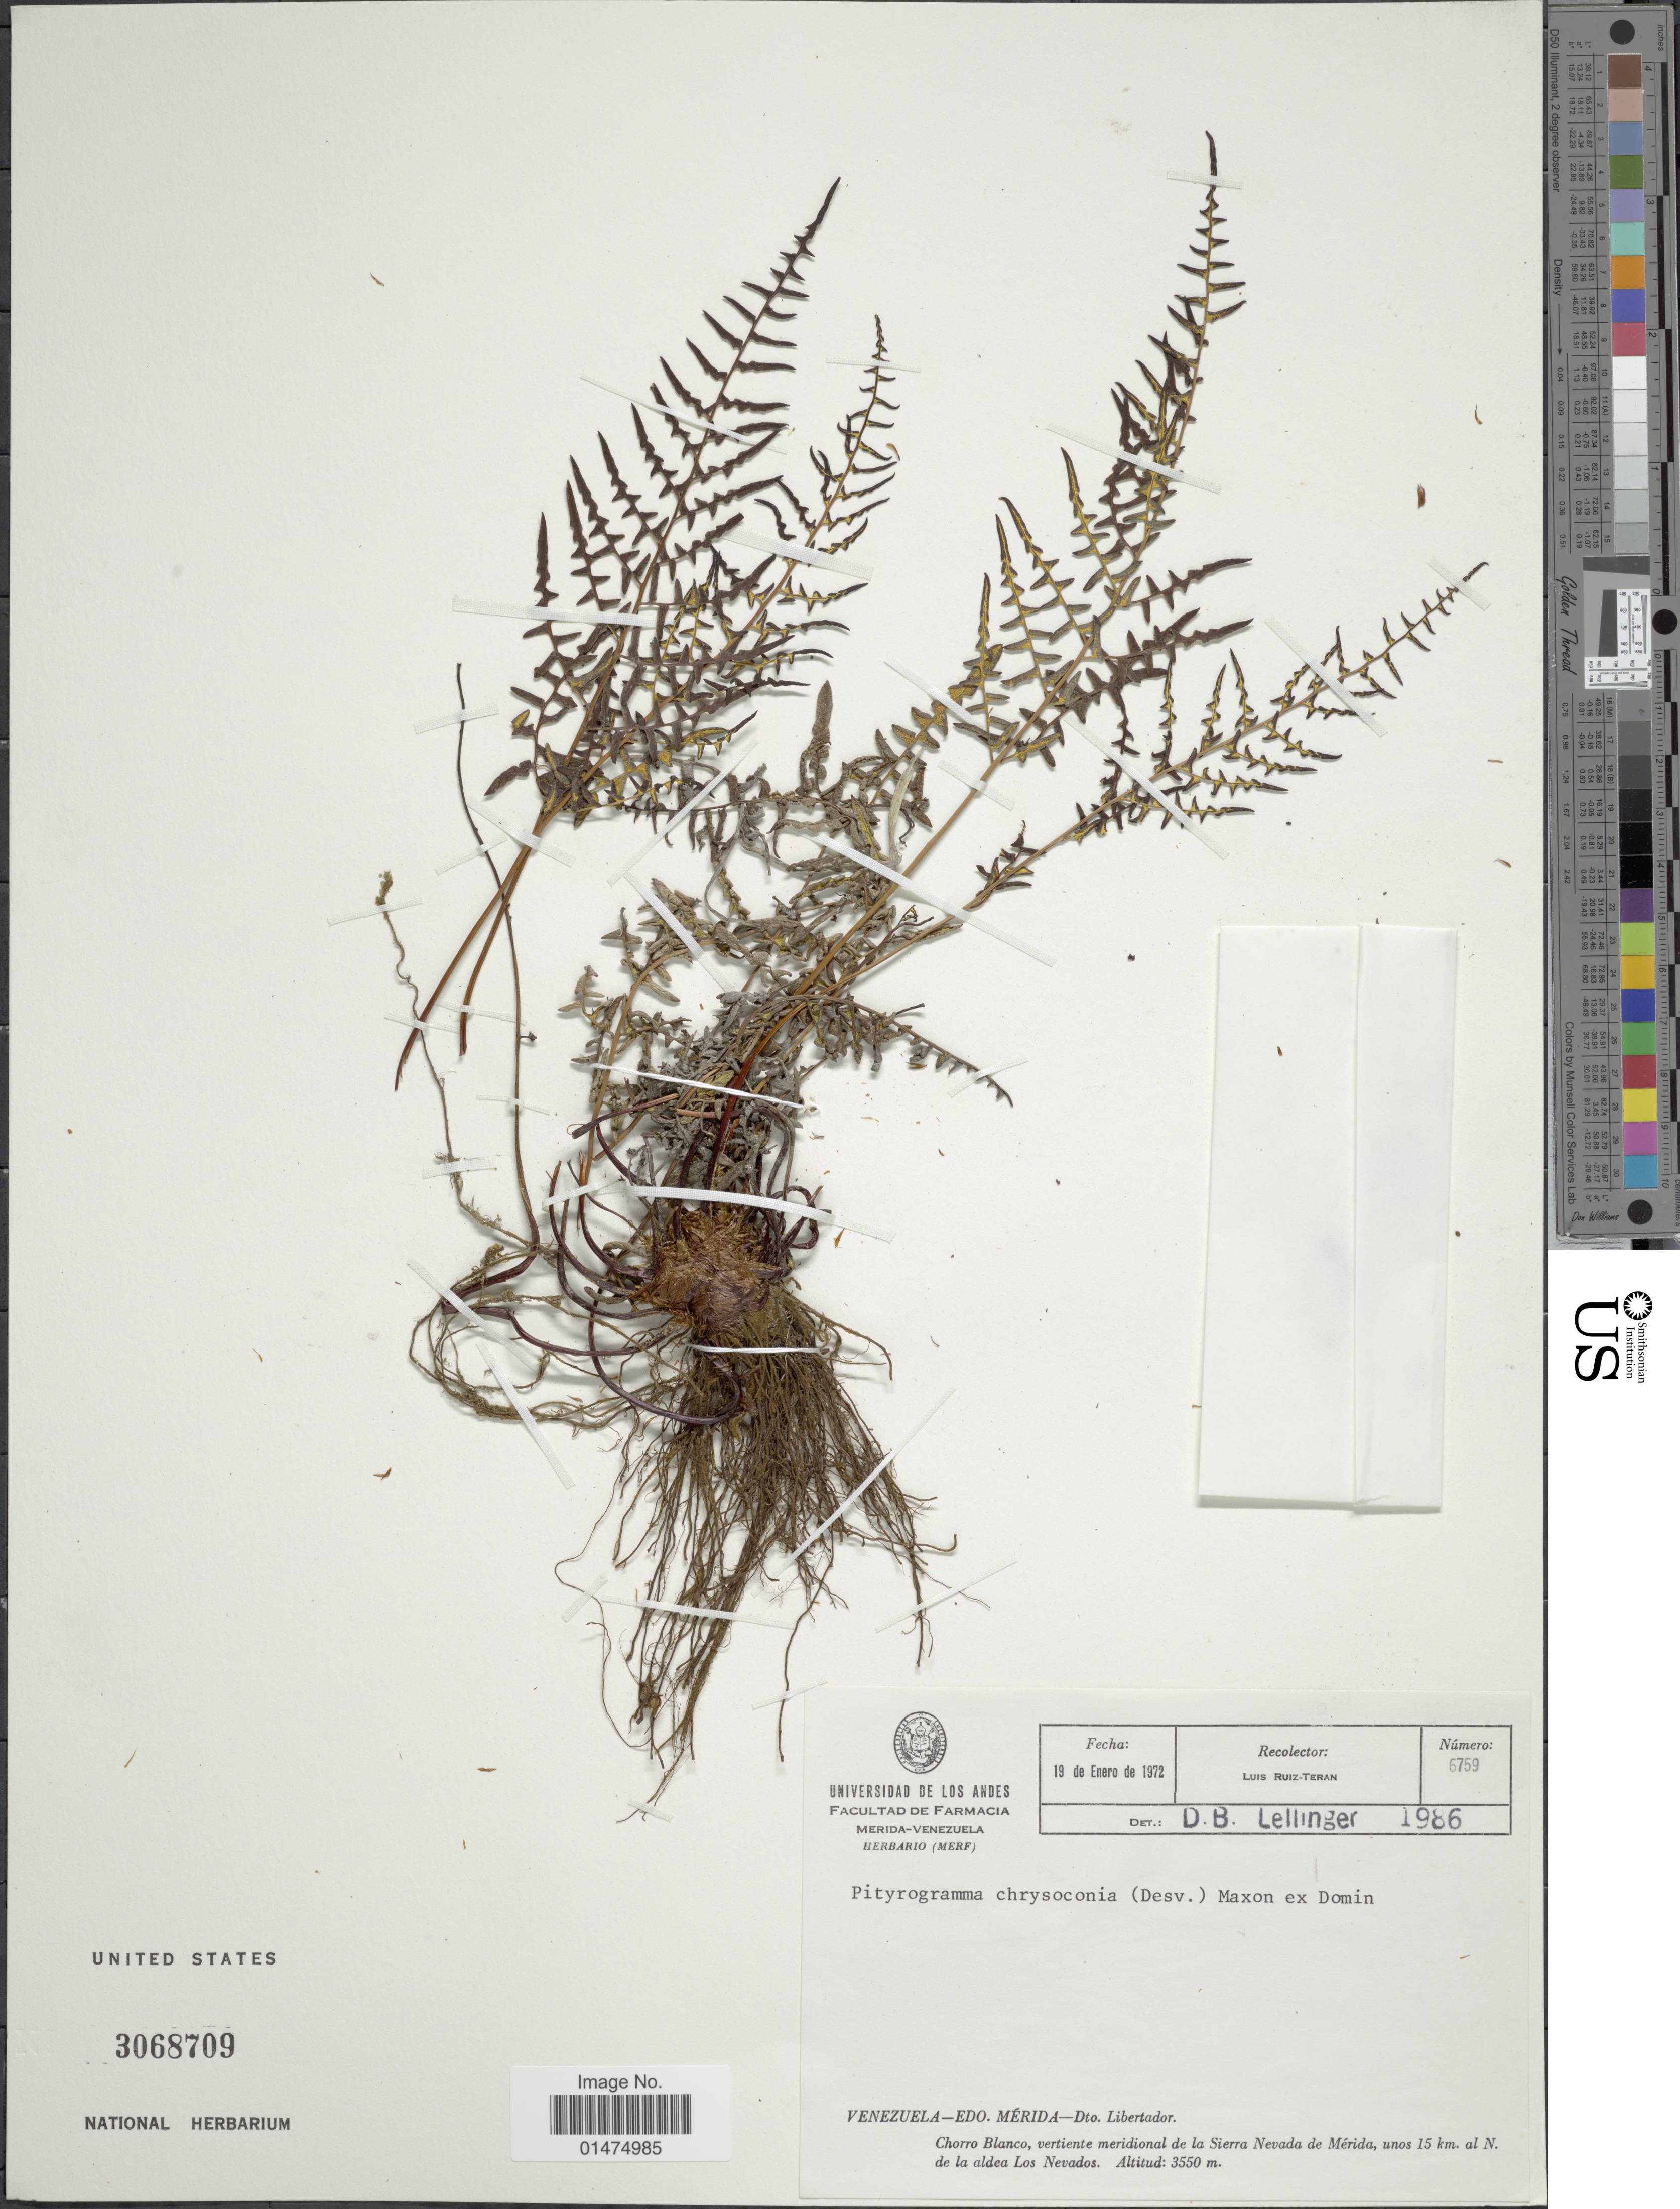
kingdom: Plantae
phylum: Tracheophyta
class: Polypodiopsida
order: Polypodiales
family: Pteridaceae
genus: Pityrogramma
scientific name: Pityrogramma chrysoconia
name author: (Desv.) Maxon ex Domin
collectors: L. Teran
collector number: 6759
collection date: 1972-01-19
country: Venezuela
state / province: Mérida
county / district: Libertador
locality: Edo Merida, Dto. Libertador, Chorro Blanco, vertiente meridional de la Sierra Nevada de Merida, unos 15 km. al N. de la aldea Los Nevados.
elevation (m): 3550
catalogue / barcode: US 3068709